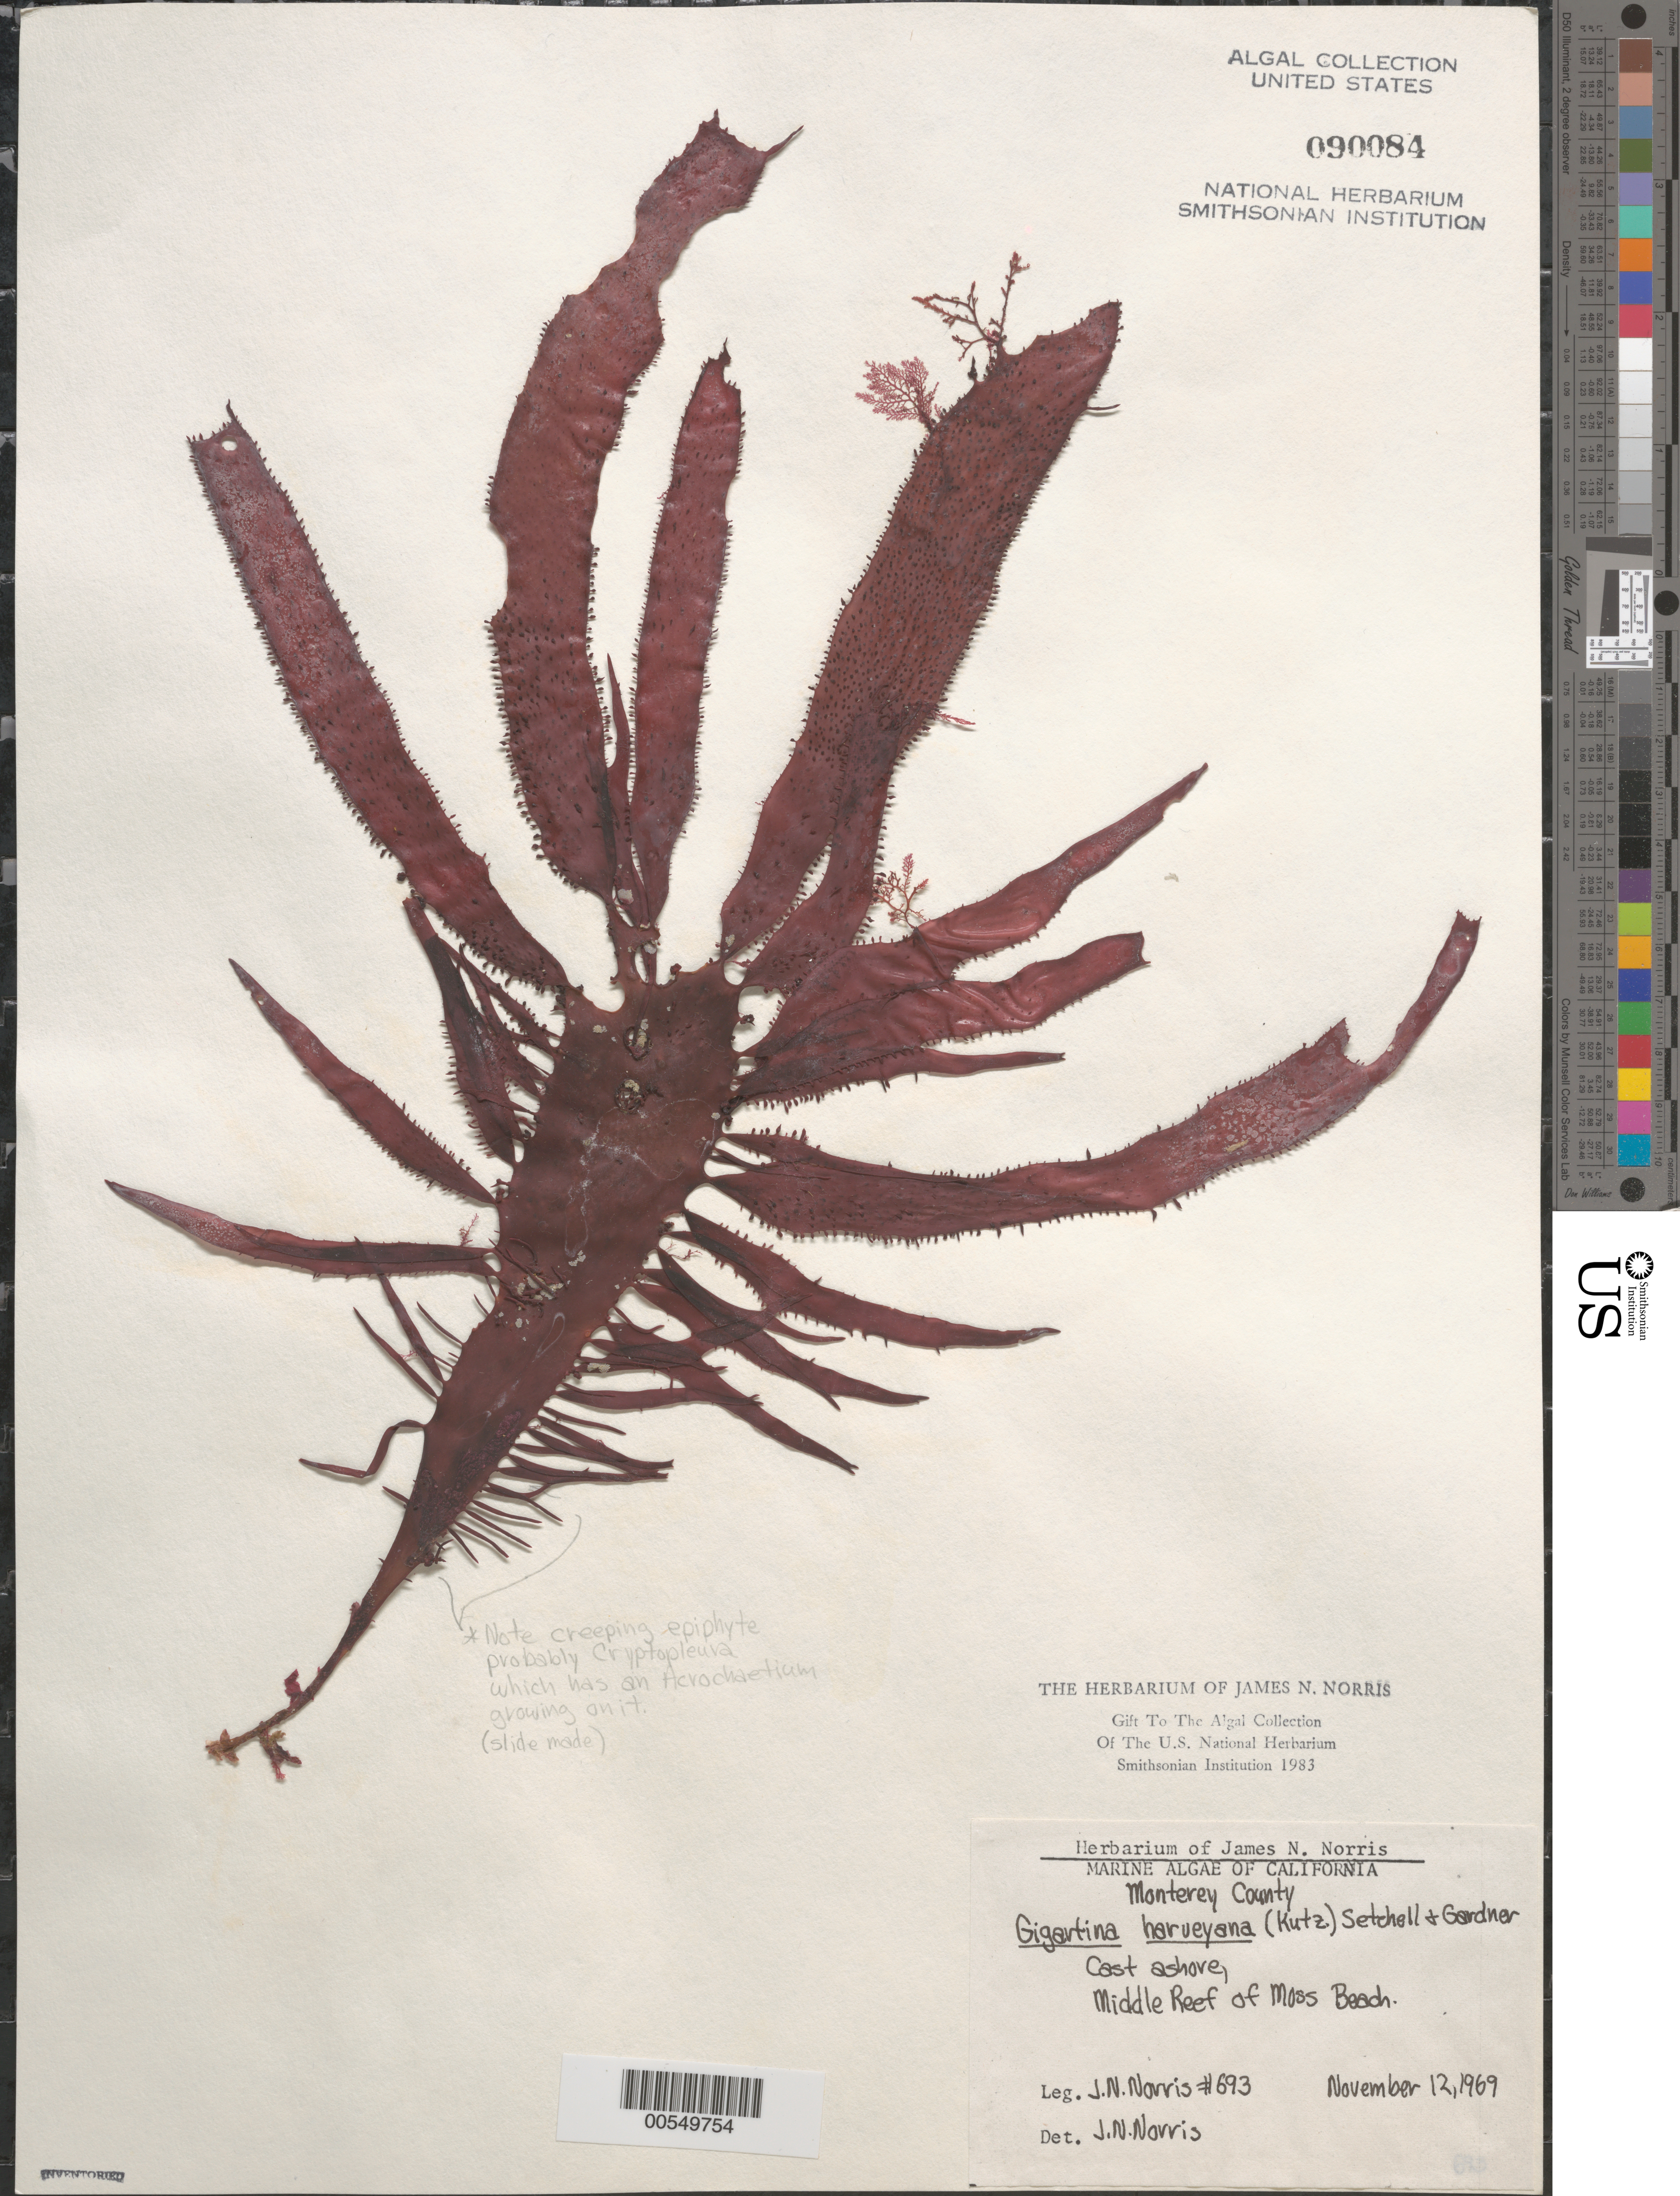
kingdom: Plantae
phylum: Rhodophyta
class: Florideophyceae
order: Gigartinales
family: Gigartinaceae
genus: Chondracanthus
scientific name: Chondracanthus harveyanus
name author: (Kütz.) Guiry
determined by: Algae name updating Project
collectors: J. N. Norris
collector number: JN-693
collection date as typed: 12 Nov 1969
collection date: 1969-11-12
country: United States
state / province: California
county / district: Monterey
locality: Middle Reef of Moss Beach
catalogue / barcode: US 90084